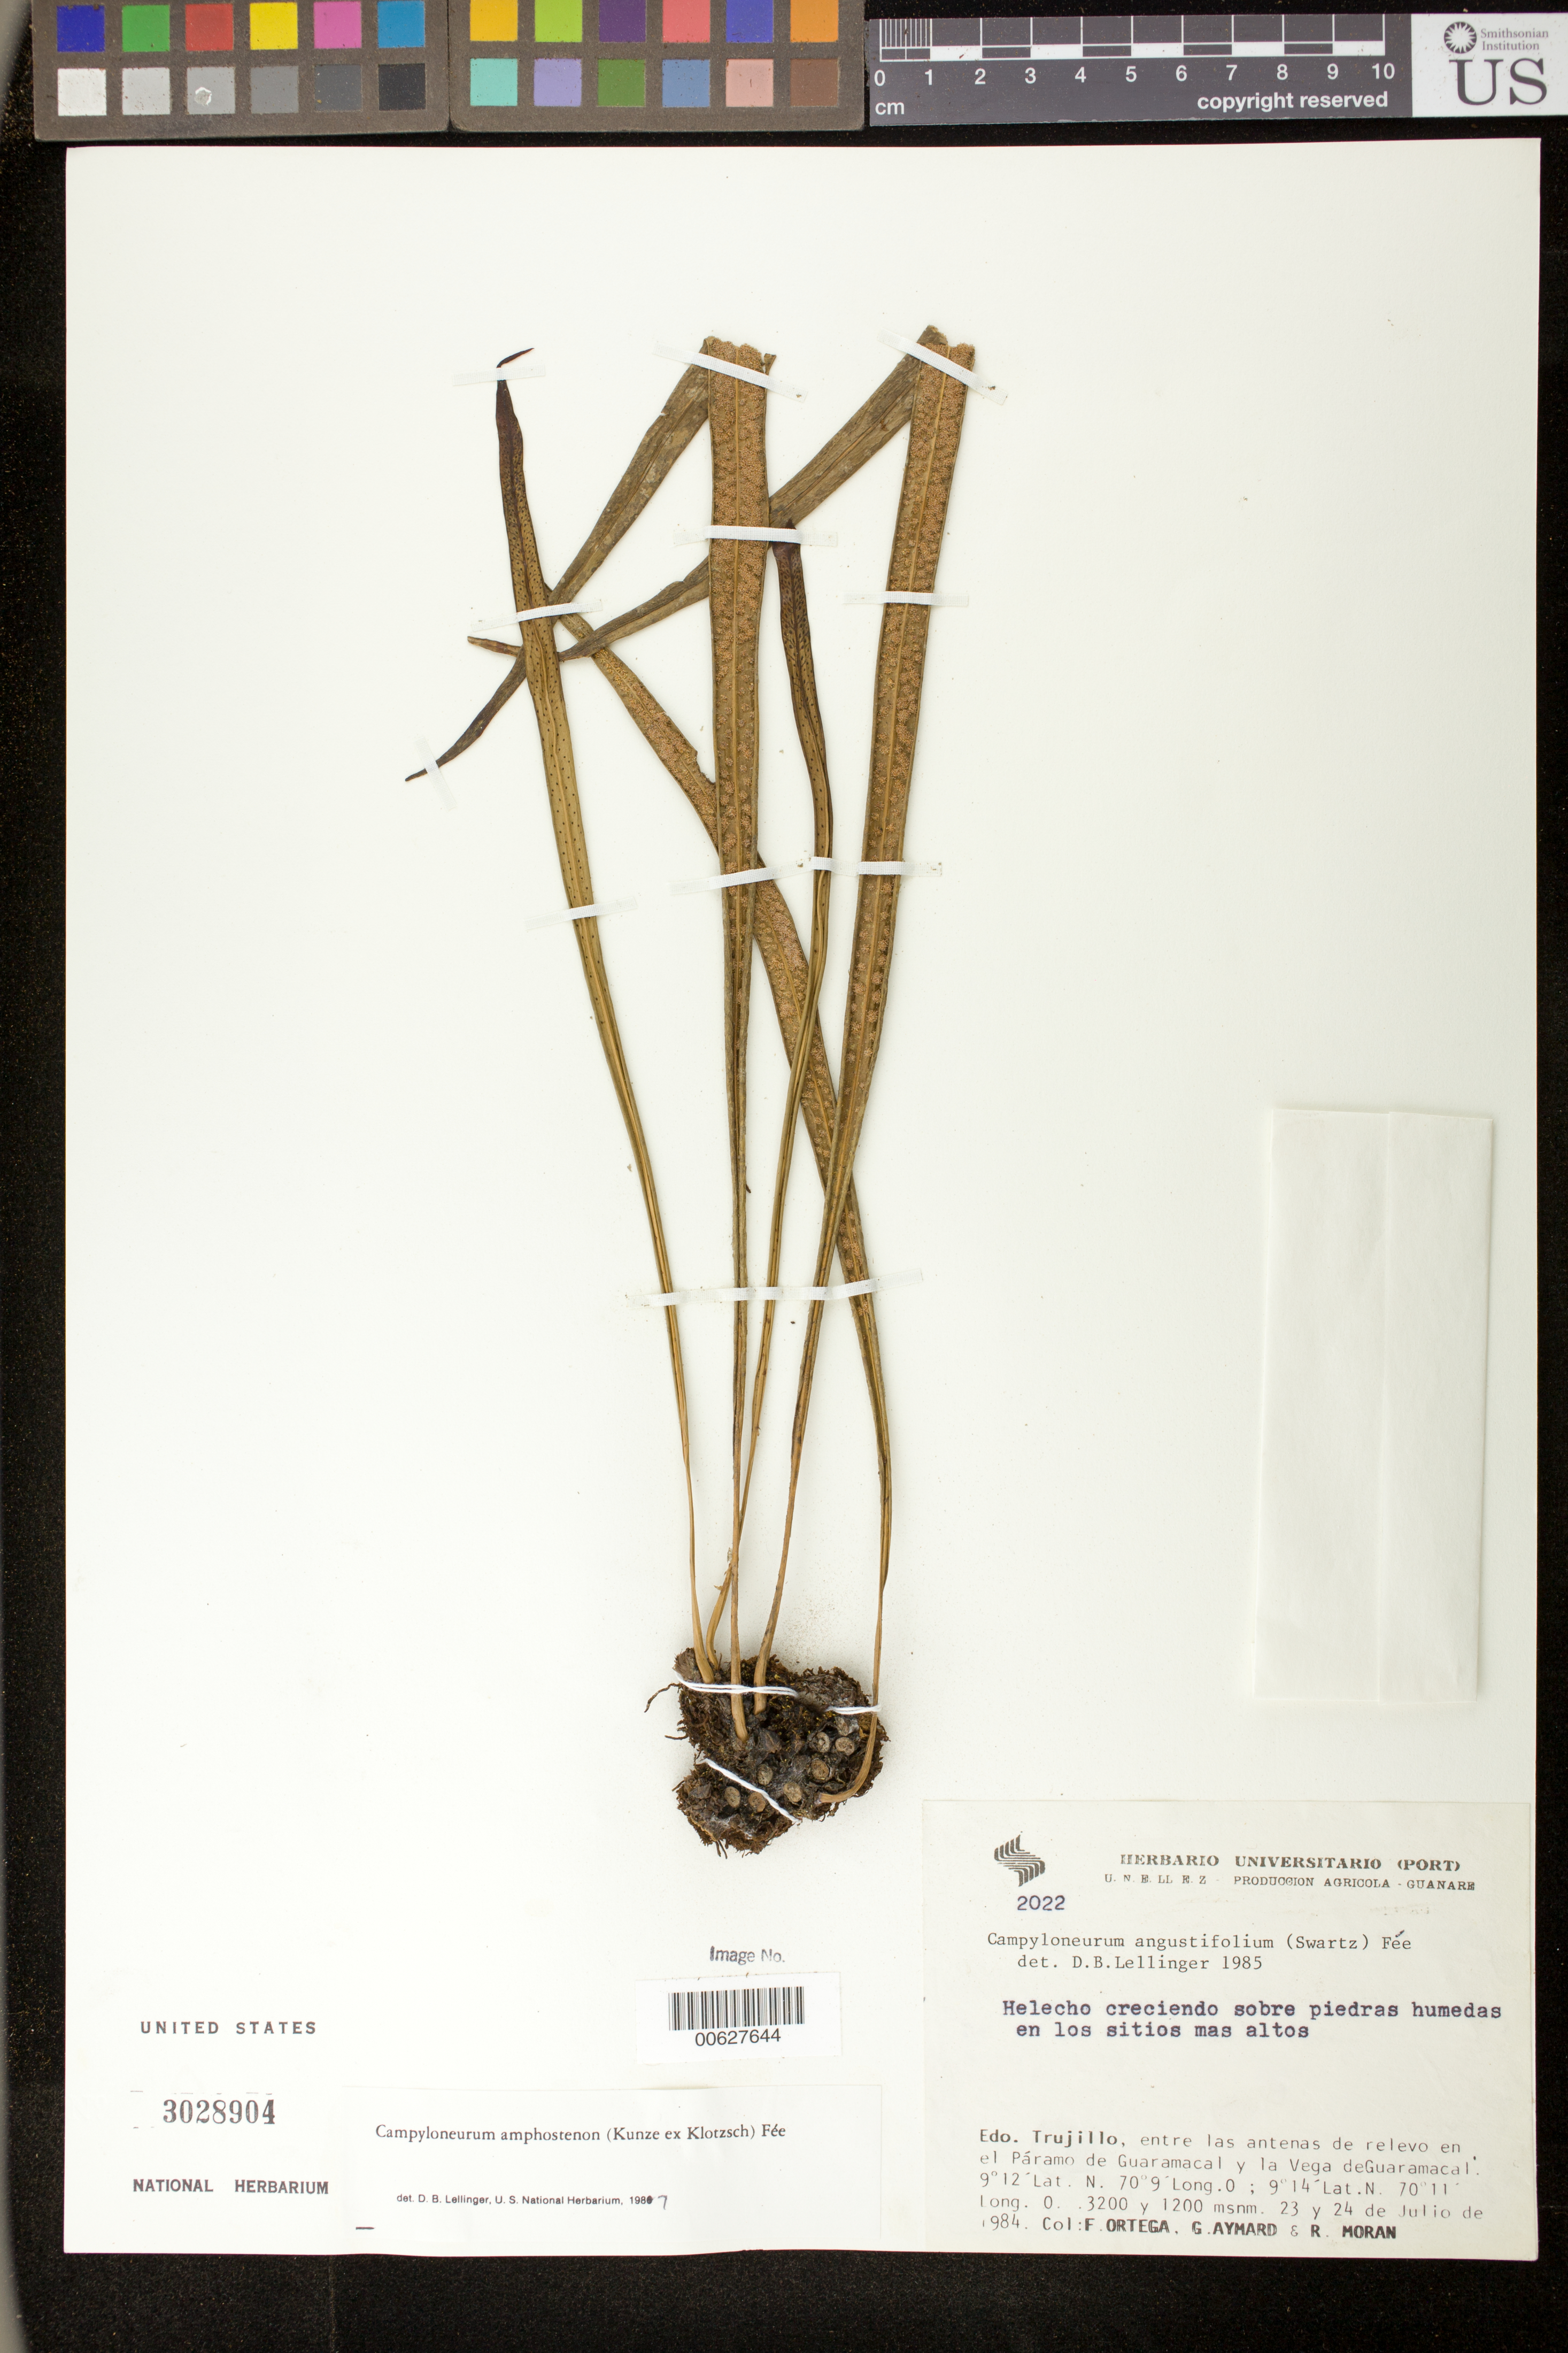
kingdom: Plantae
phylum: Tracheophyta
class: Polypodiopsida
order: Polypodiales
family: Polypodiaceae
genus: Campyloneurum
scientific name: Campyloneurum amphostenon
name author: (Kunze ex Klotzsch) Fée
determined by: Lellinger, David B., (BOT), Smithsonian Institution - National Museum of Natural History (UNITED STATES)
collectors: F. J. Ortega, G. A. Aymard & R. V. Moran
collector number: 2022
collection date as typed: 23 Jul 1984 to 24 Jul 1984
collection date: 1984-07-23/1984-07-24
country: Venezuela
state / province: Trujillo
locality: Entre las antenas de relevo en el Páramo de Guaramacal y la Vega de Guaramacal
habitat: Creciendo sobre piedras humedas en los sitios mas altos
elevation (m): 1200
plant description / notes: PORT, UC, US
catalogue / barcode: US 3028904